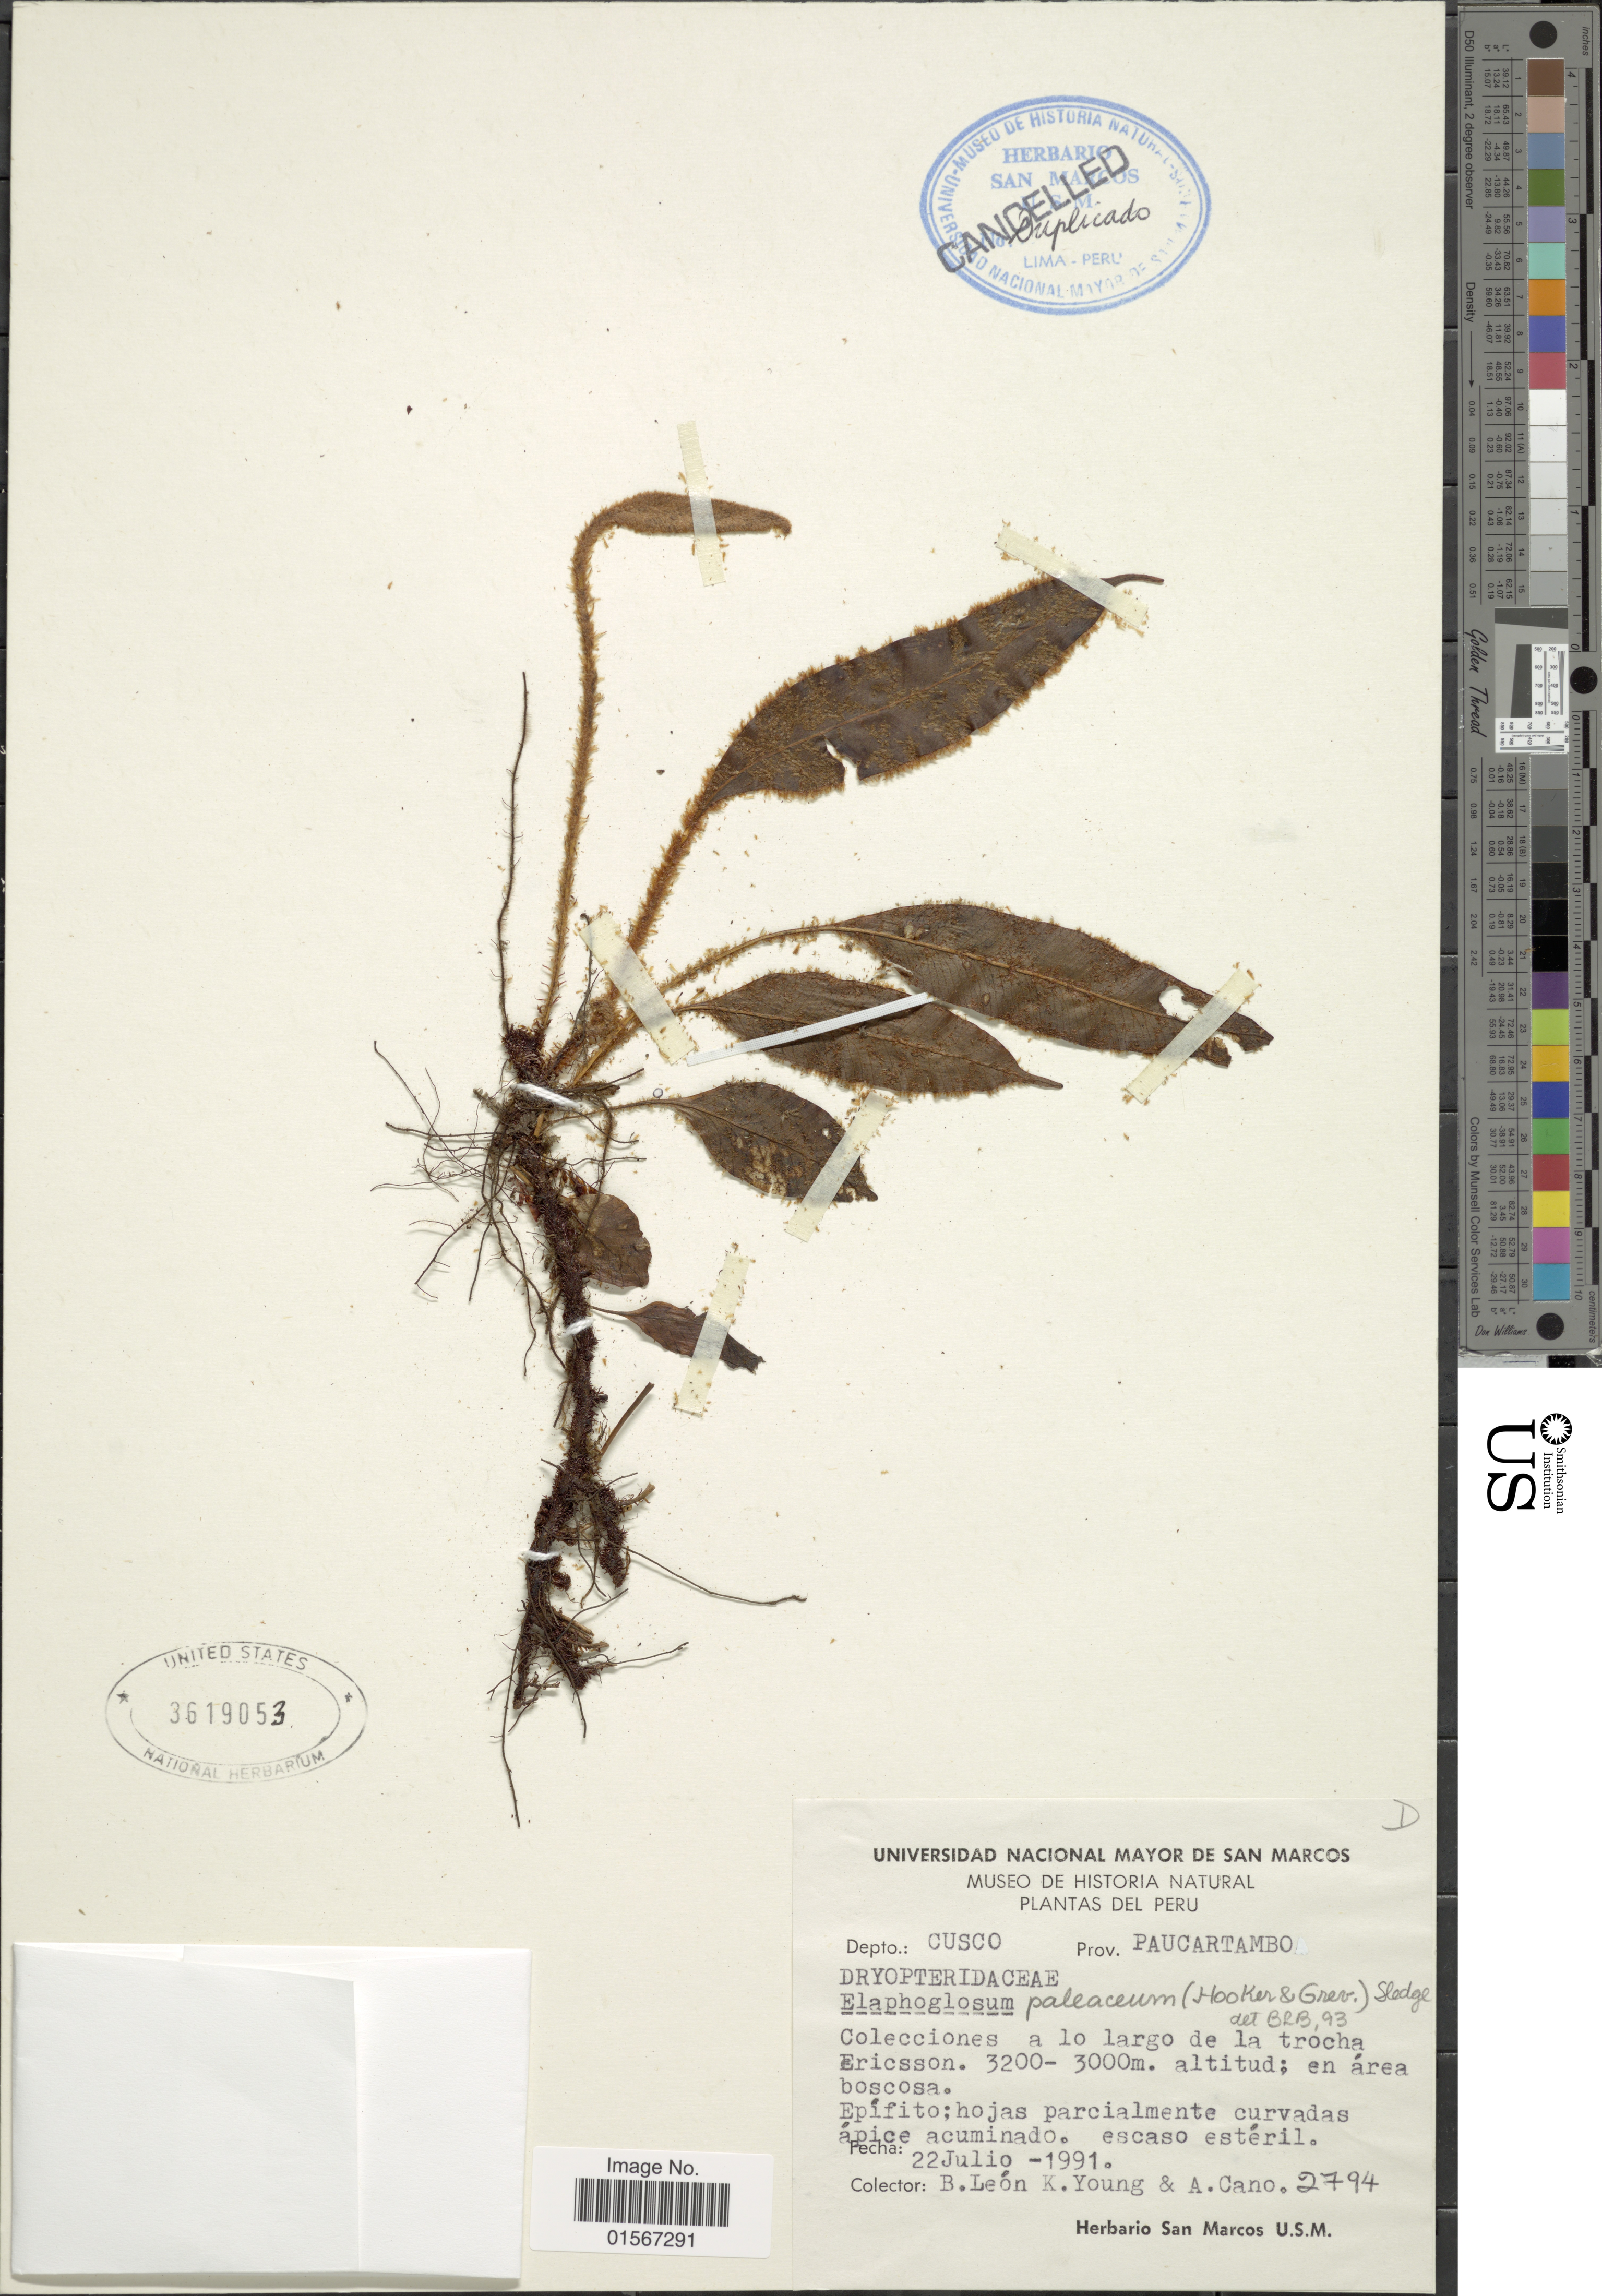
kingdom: Plantae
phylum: Tracheophyta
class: Polypodiopsida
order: Polypodiales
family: Dryopteridaceae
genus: Elaphoglossum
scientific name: Elaphoglossum paleaceum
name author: (Hook. & Grev.) Sledge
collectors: B. León, K. Young & A. Cano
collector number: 2794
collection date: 1991-07-22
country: Peru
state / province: Cusco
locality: Peru, Depto. Cusco, Prov. Paucartambo, Coleeciones a lo largo de la trocha Ericsson.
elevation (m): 3000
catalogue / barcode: US 3619053